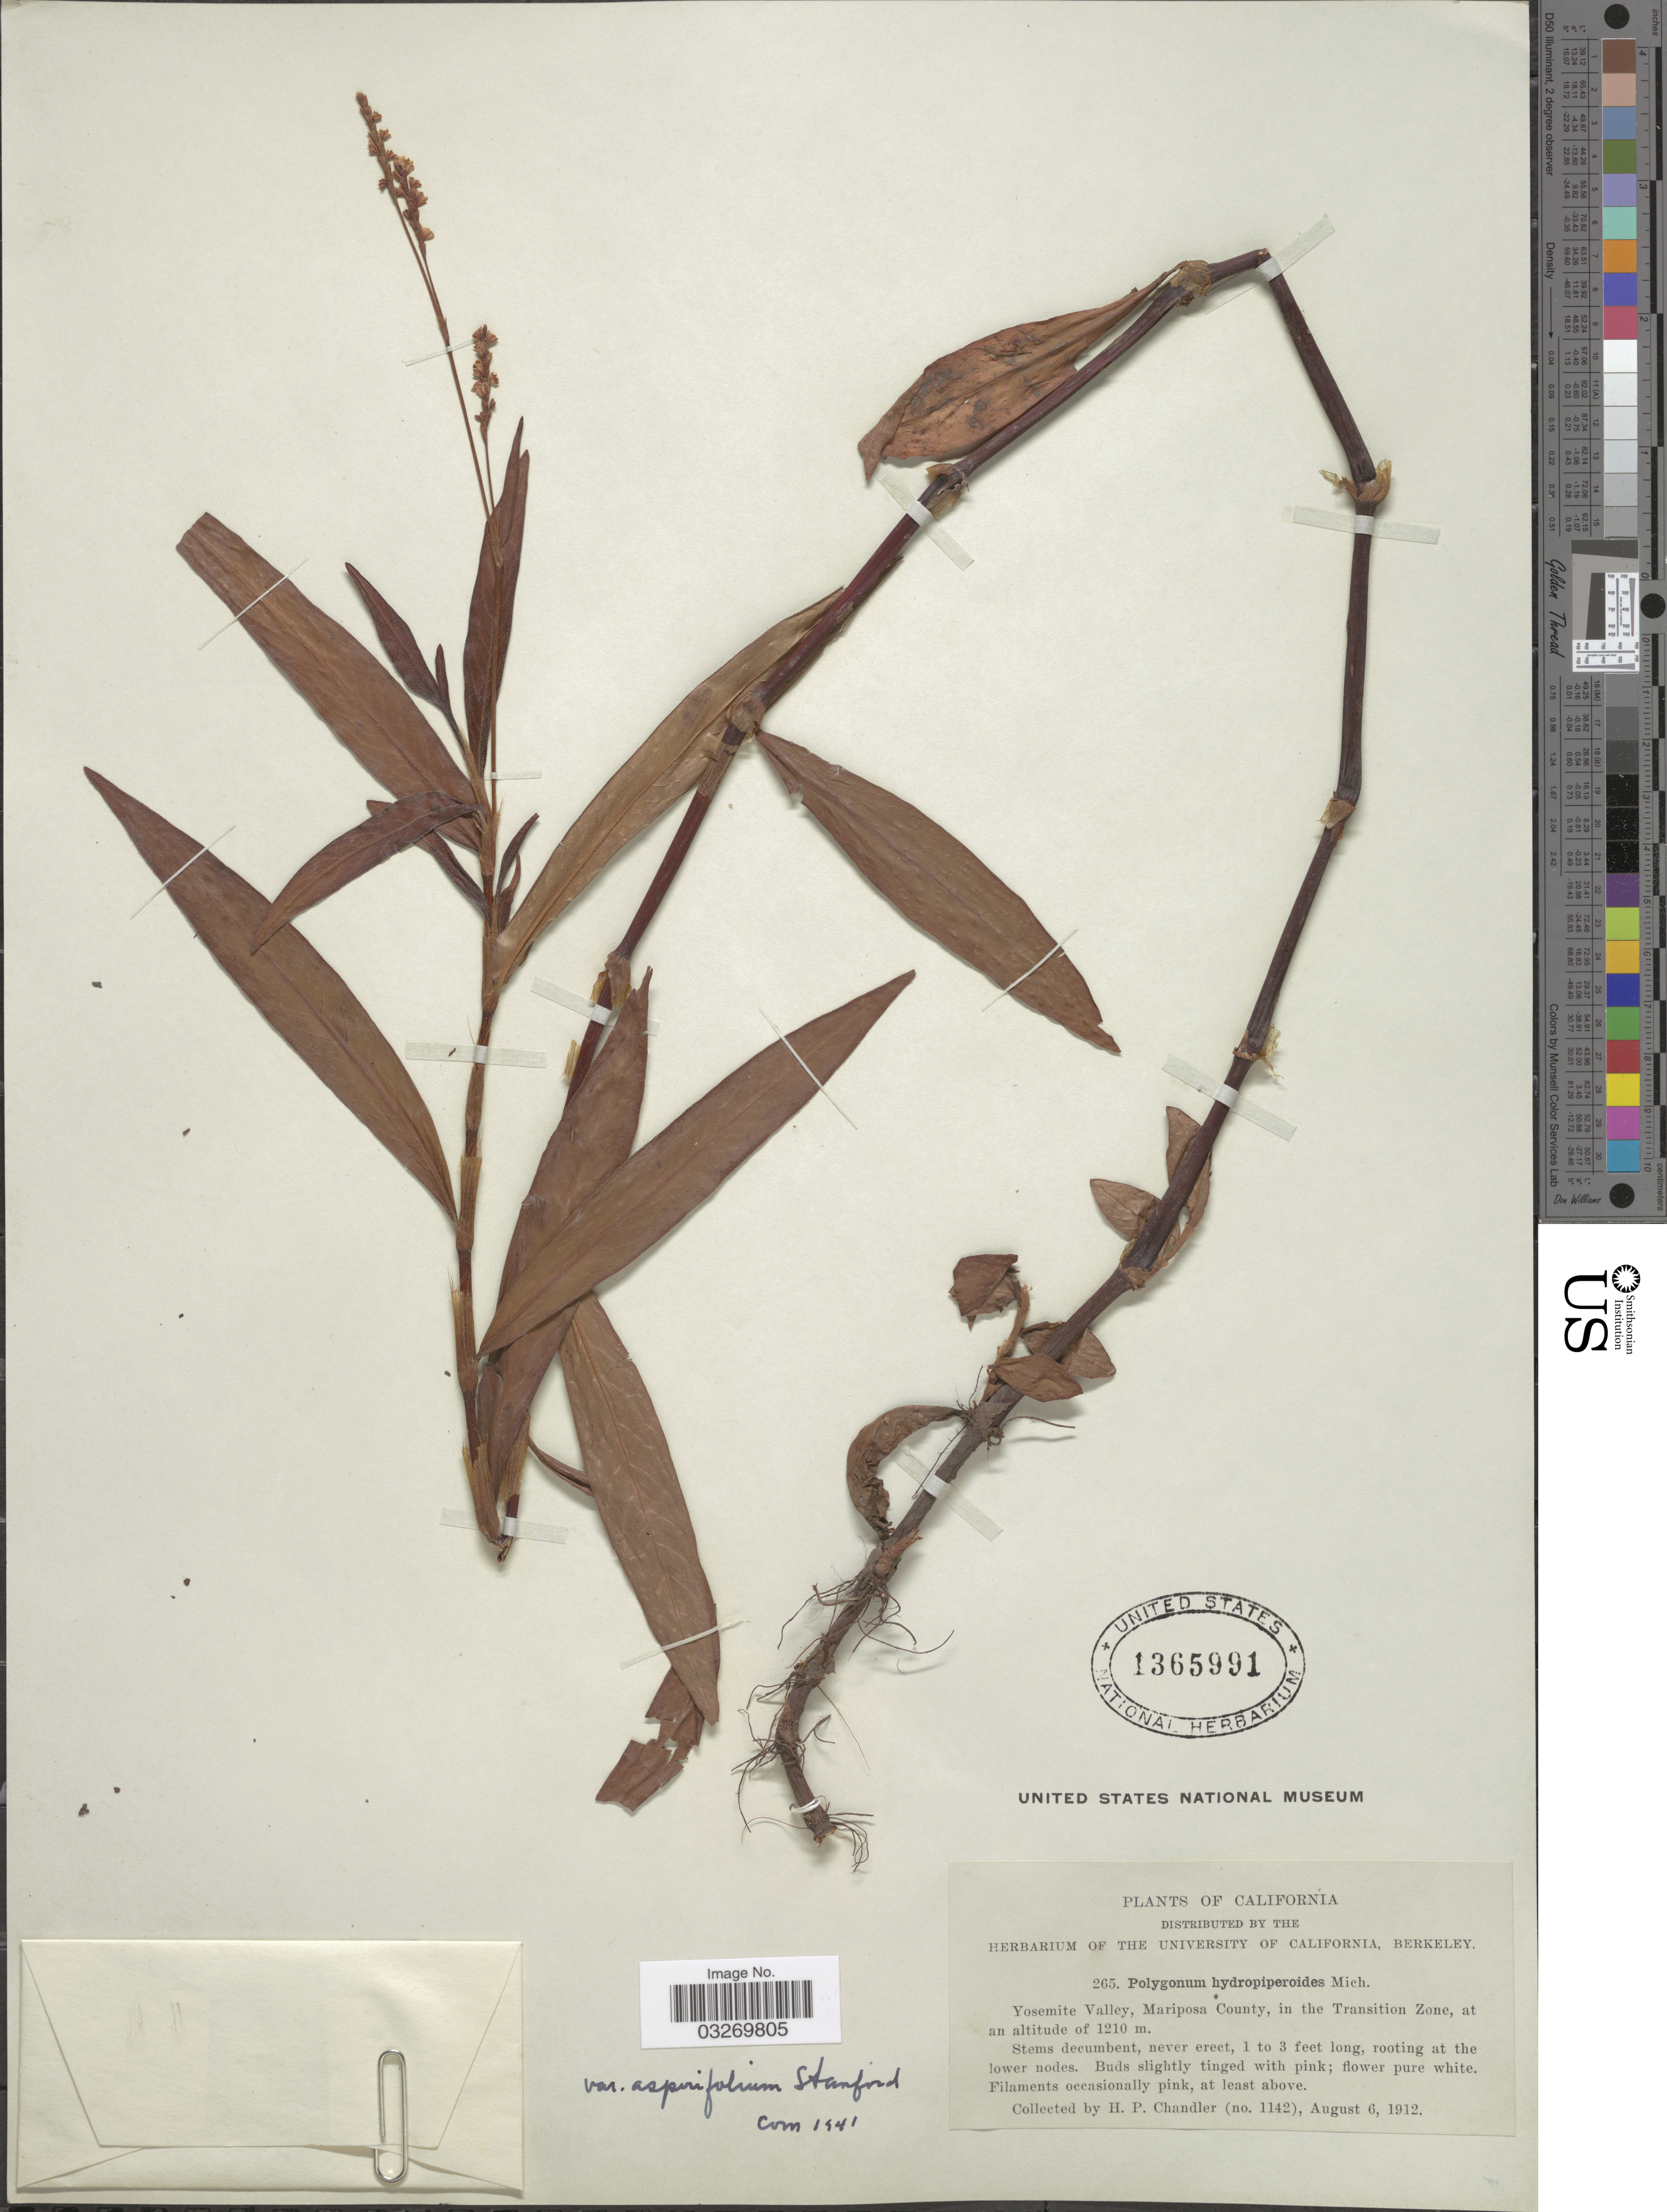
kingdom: Plantae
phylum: Tracheophyta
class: Magnoliopsida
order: Caryophyllales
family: Polygonaceae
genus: Polygonum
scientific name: Polygonum hydropiperoides var. asperifolium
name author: Stanford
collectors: H. Chandler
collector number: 1142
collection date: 1912-08-06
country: United States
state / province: California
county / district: Mariposa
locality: Yosemite Valley, Mariposa County, in the Transition Zone.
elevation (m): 1210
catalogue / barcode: US 1365991